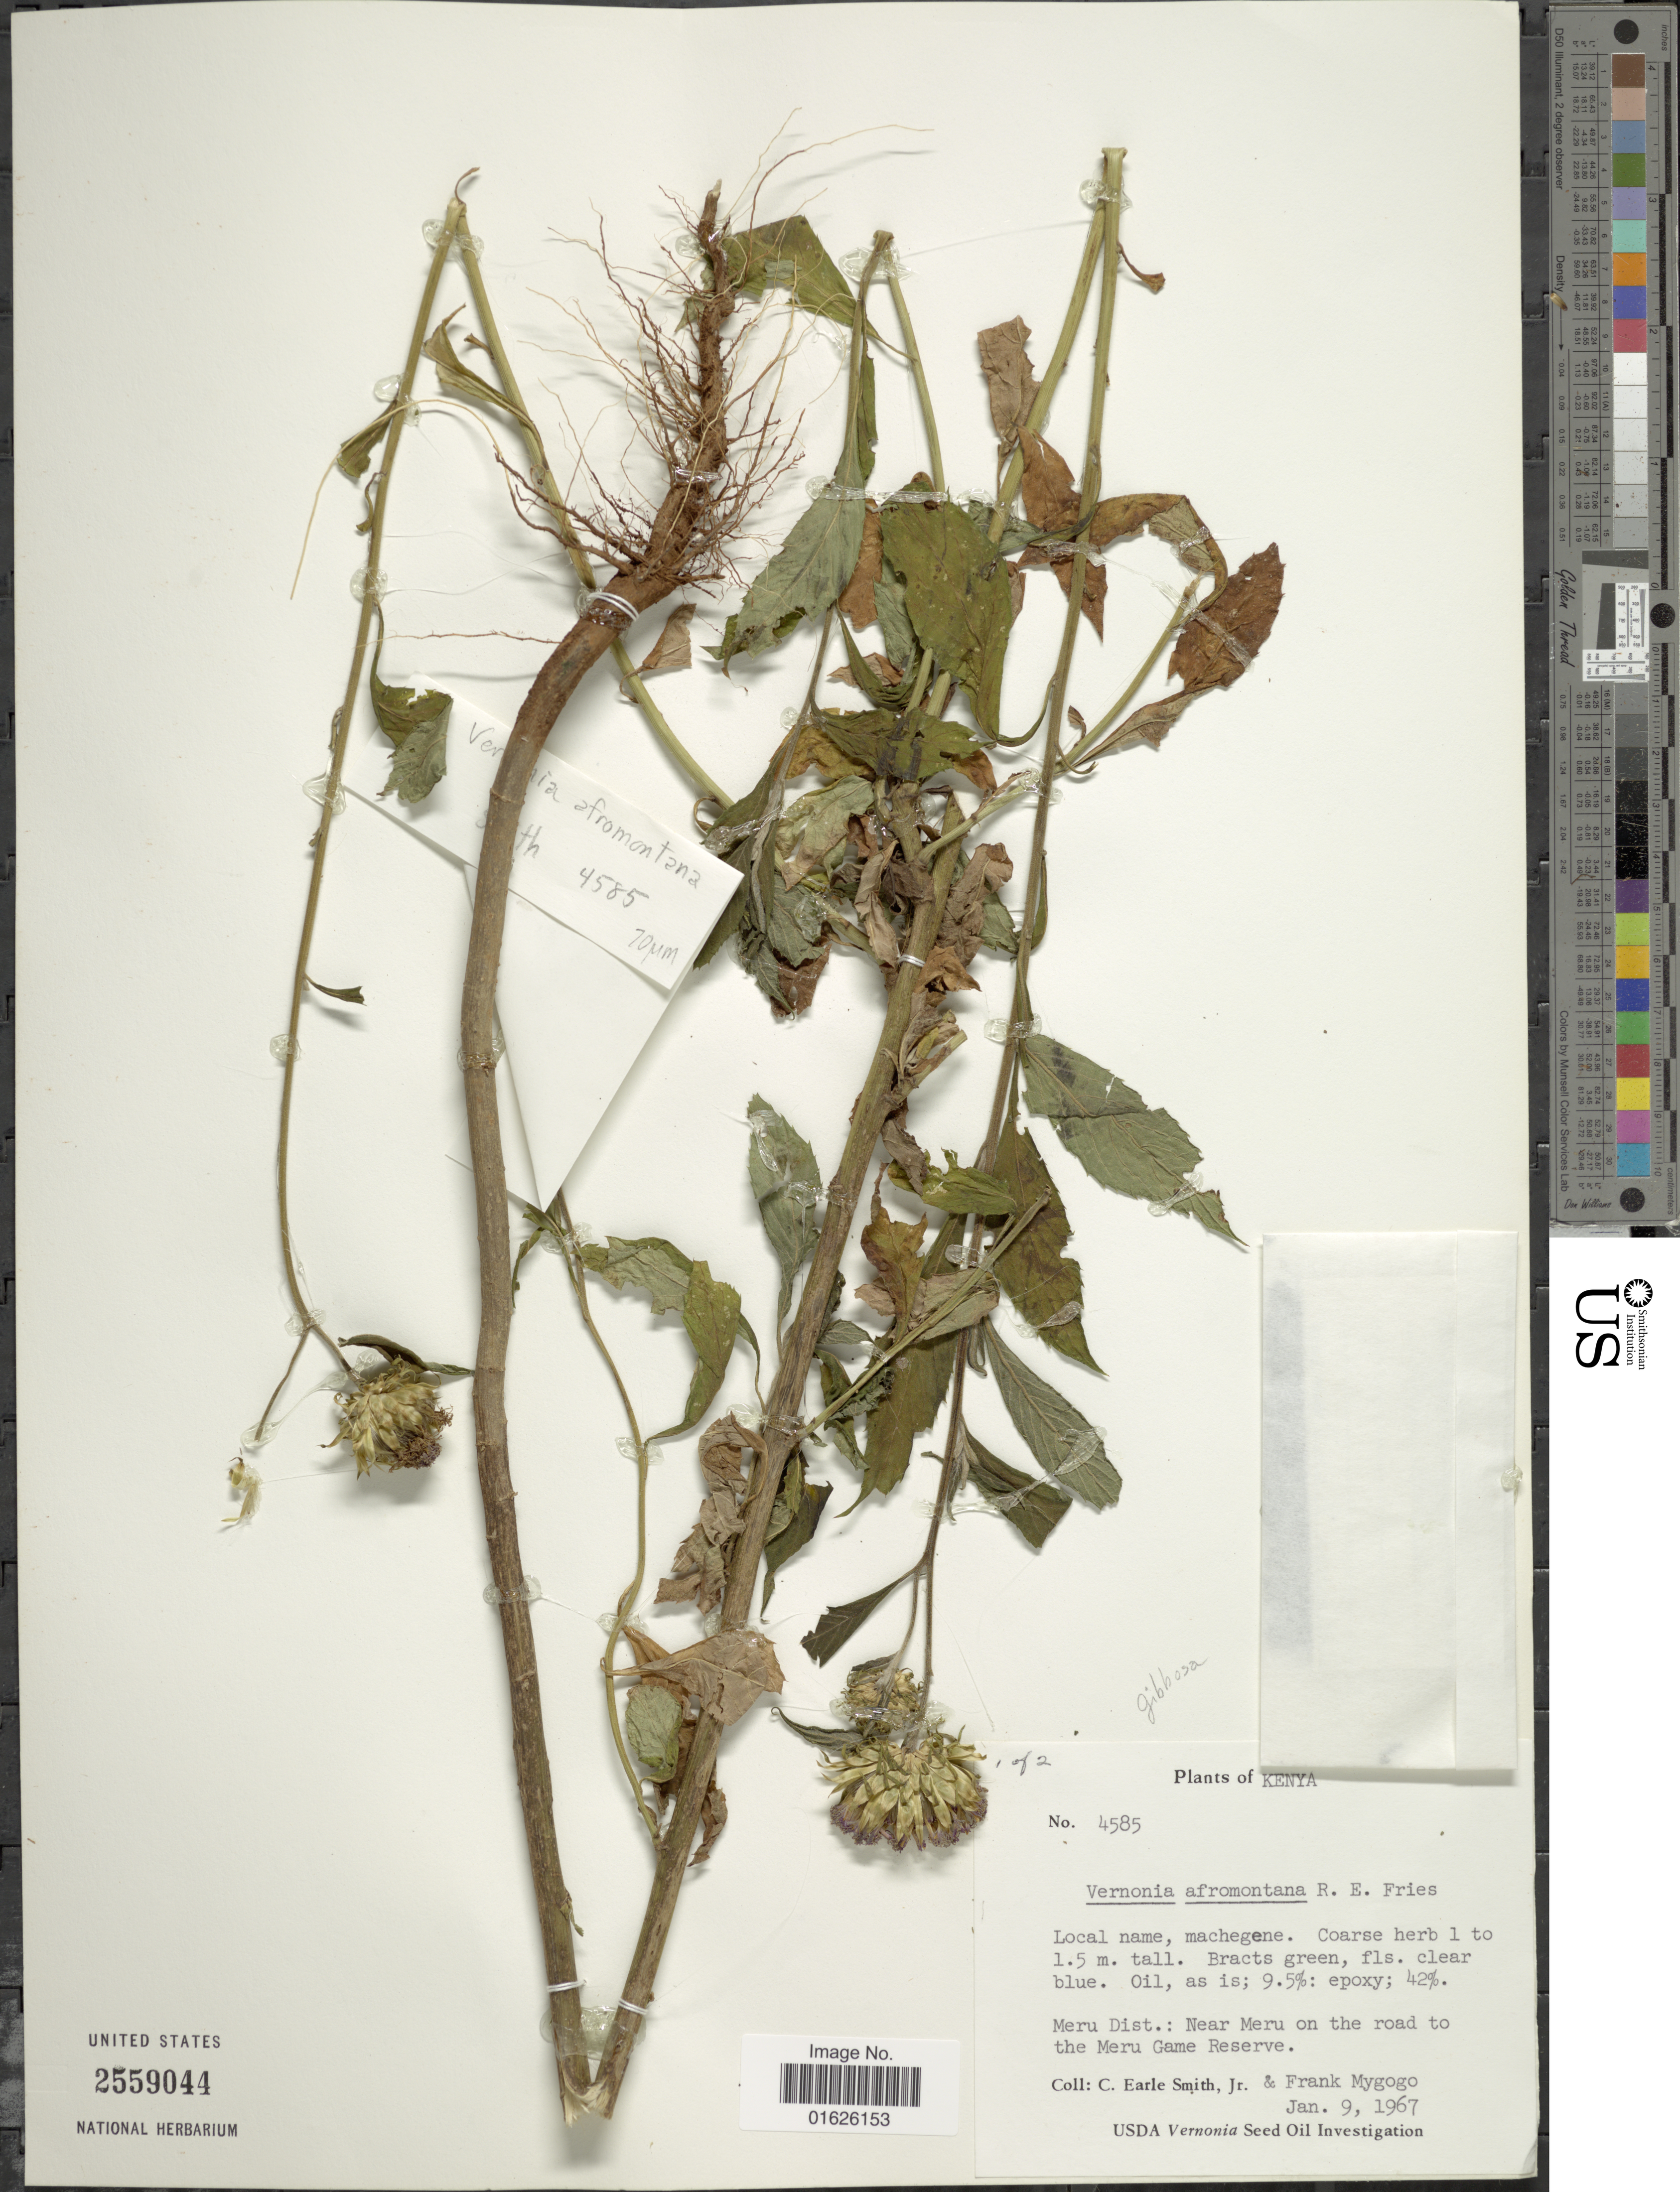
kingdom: Plantae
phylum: Tracheophyta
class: Magnoliopsida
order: Asterales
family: Asteraceae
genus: Centrapalus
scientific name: Centrapalus pauciflorus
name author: (Willd.) H. Rob.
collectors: C. E. Smith Jr. & F. Mygogo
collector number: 4585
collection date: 1967-01-09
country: Kenya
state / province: Meru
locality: Meru Dist.: Near Meru on the road to the Meru Game Reserve.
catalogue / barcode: US 2559044